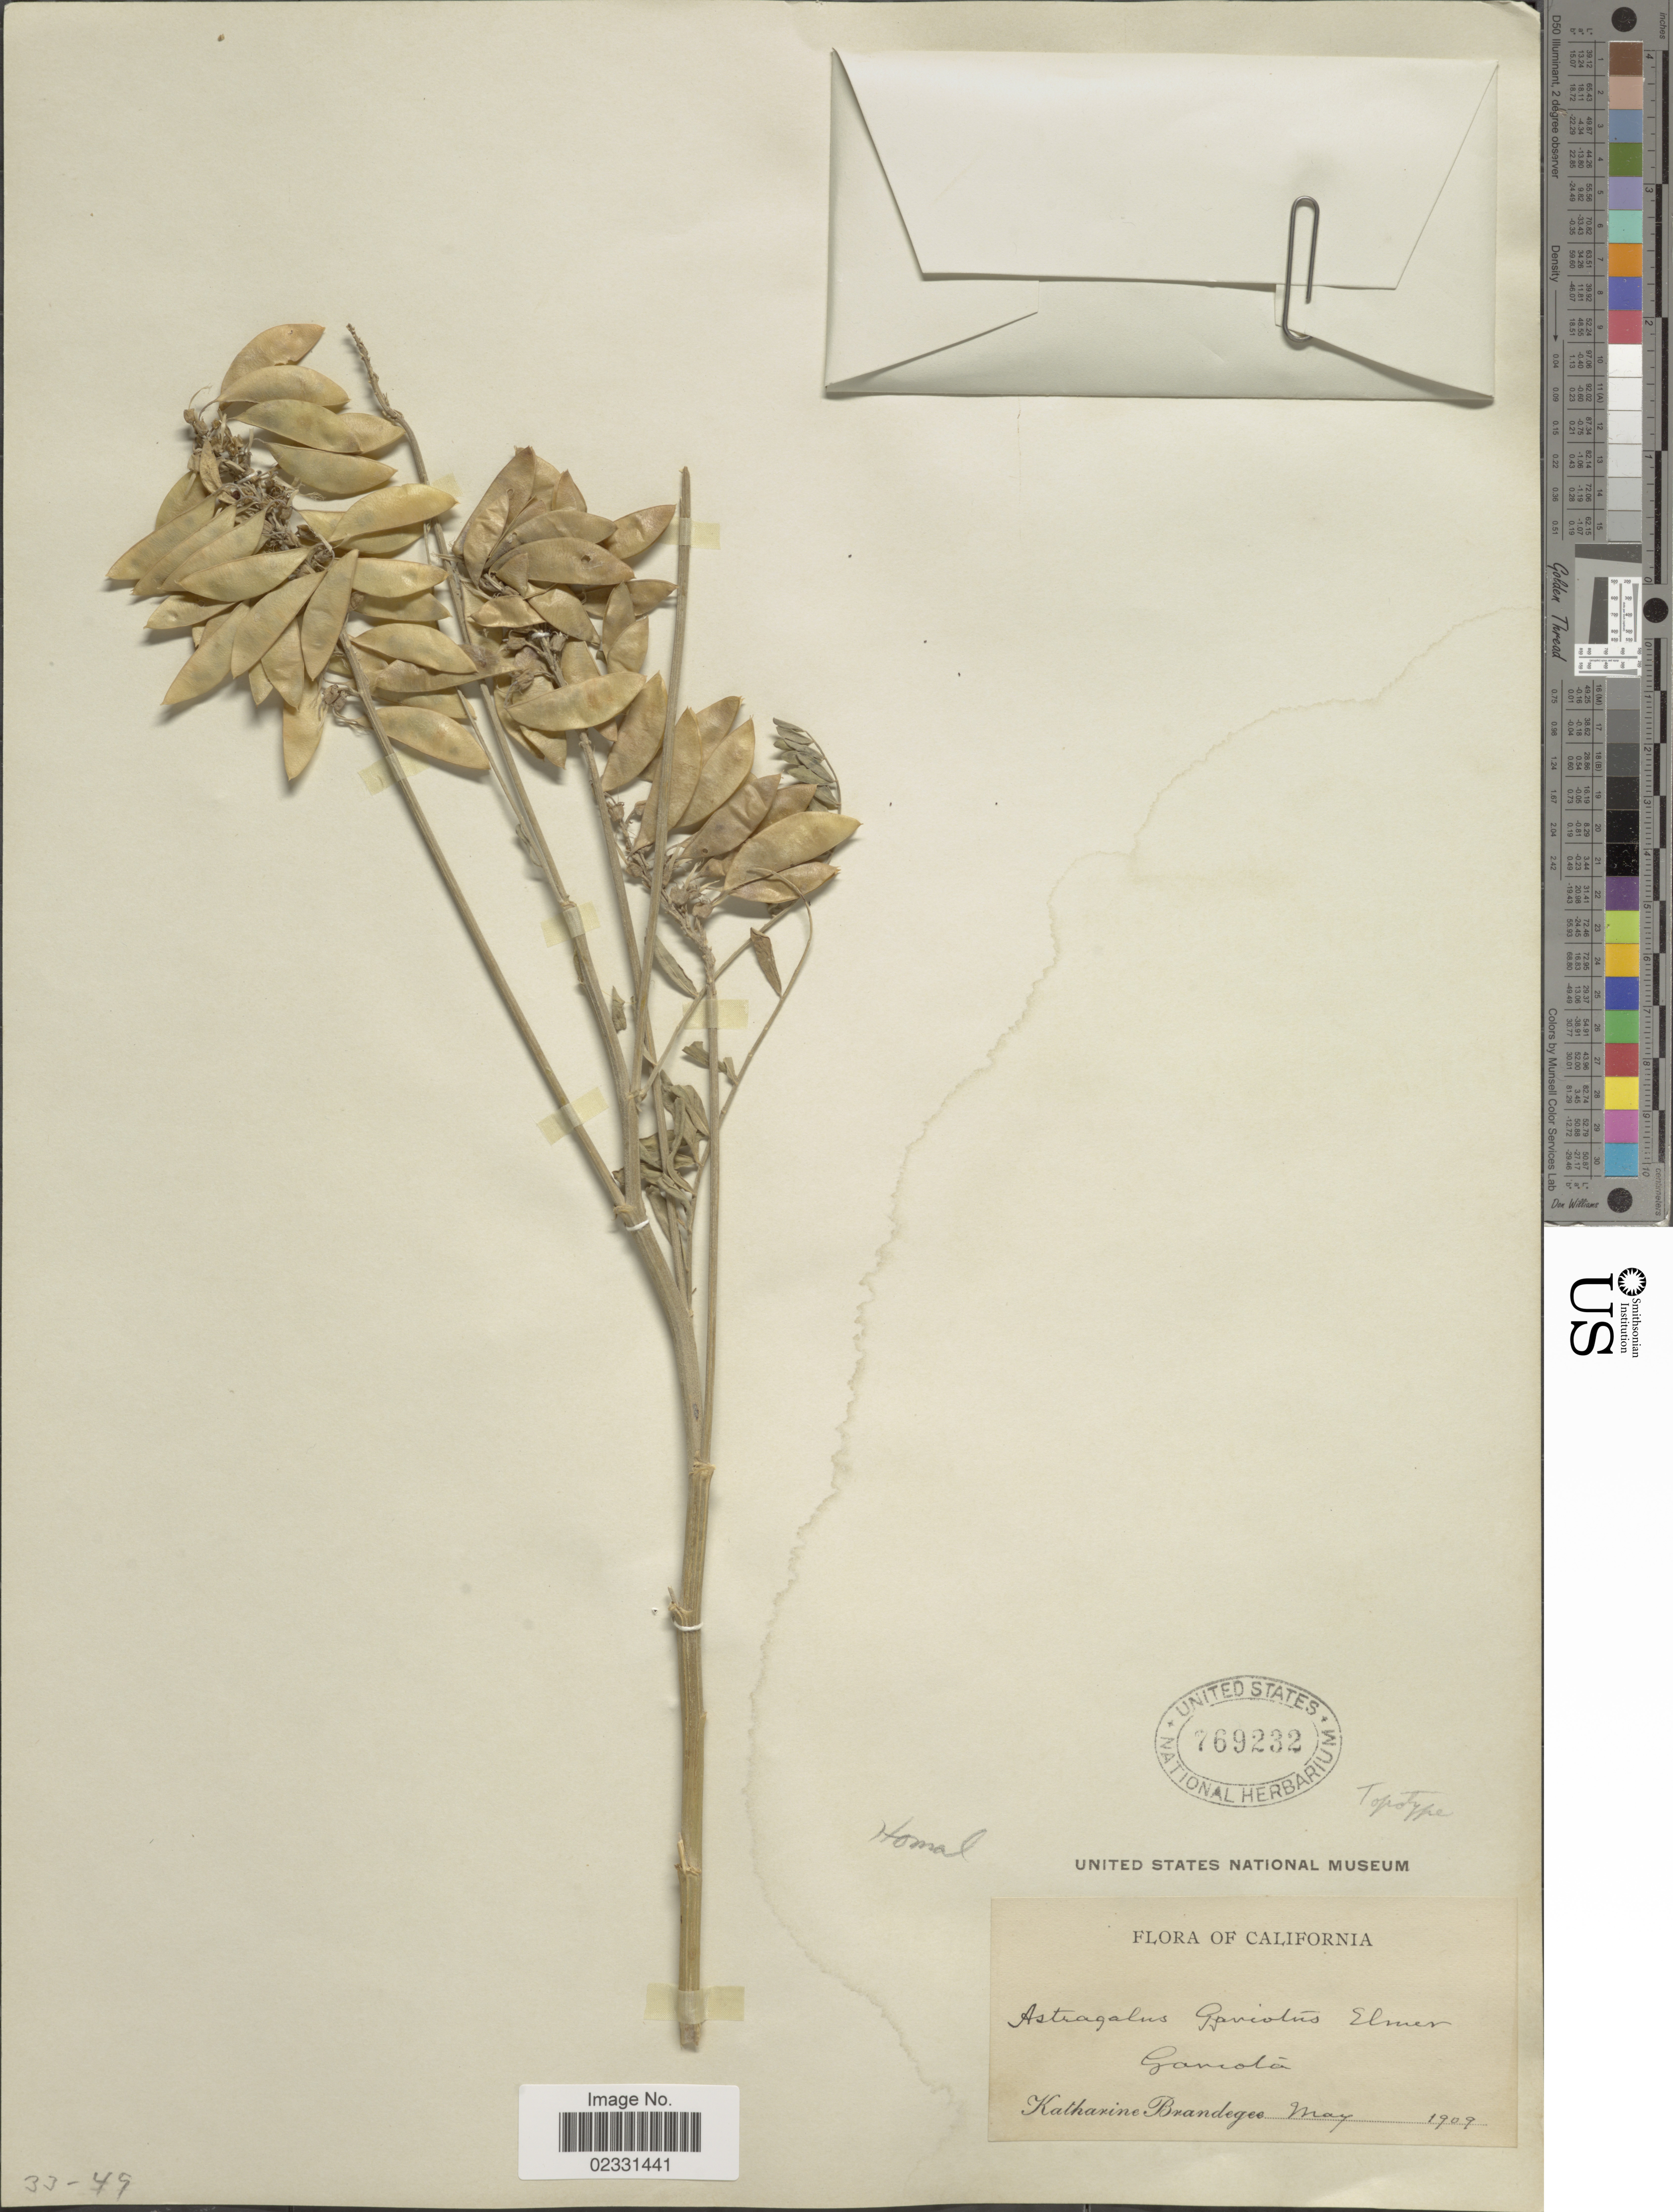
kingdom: Plantae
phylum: Tracheophyta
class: Magnoliopsida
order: Fabales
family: Fabaceae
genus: Astragalus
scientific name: Astragalus gaviotus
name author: Elmer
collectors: M. K. Brandegee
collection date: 1909-05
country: United States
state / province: California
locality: Gaviola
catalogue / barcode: US 769232